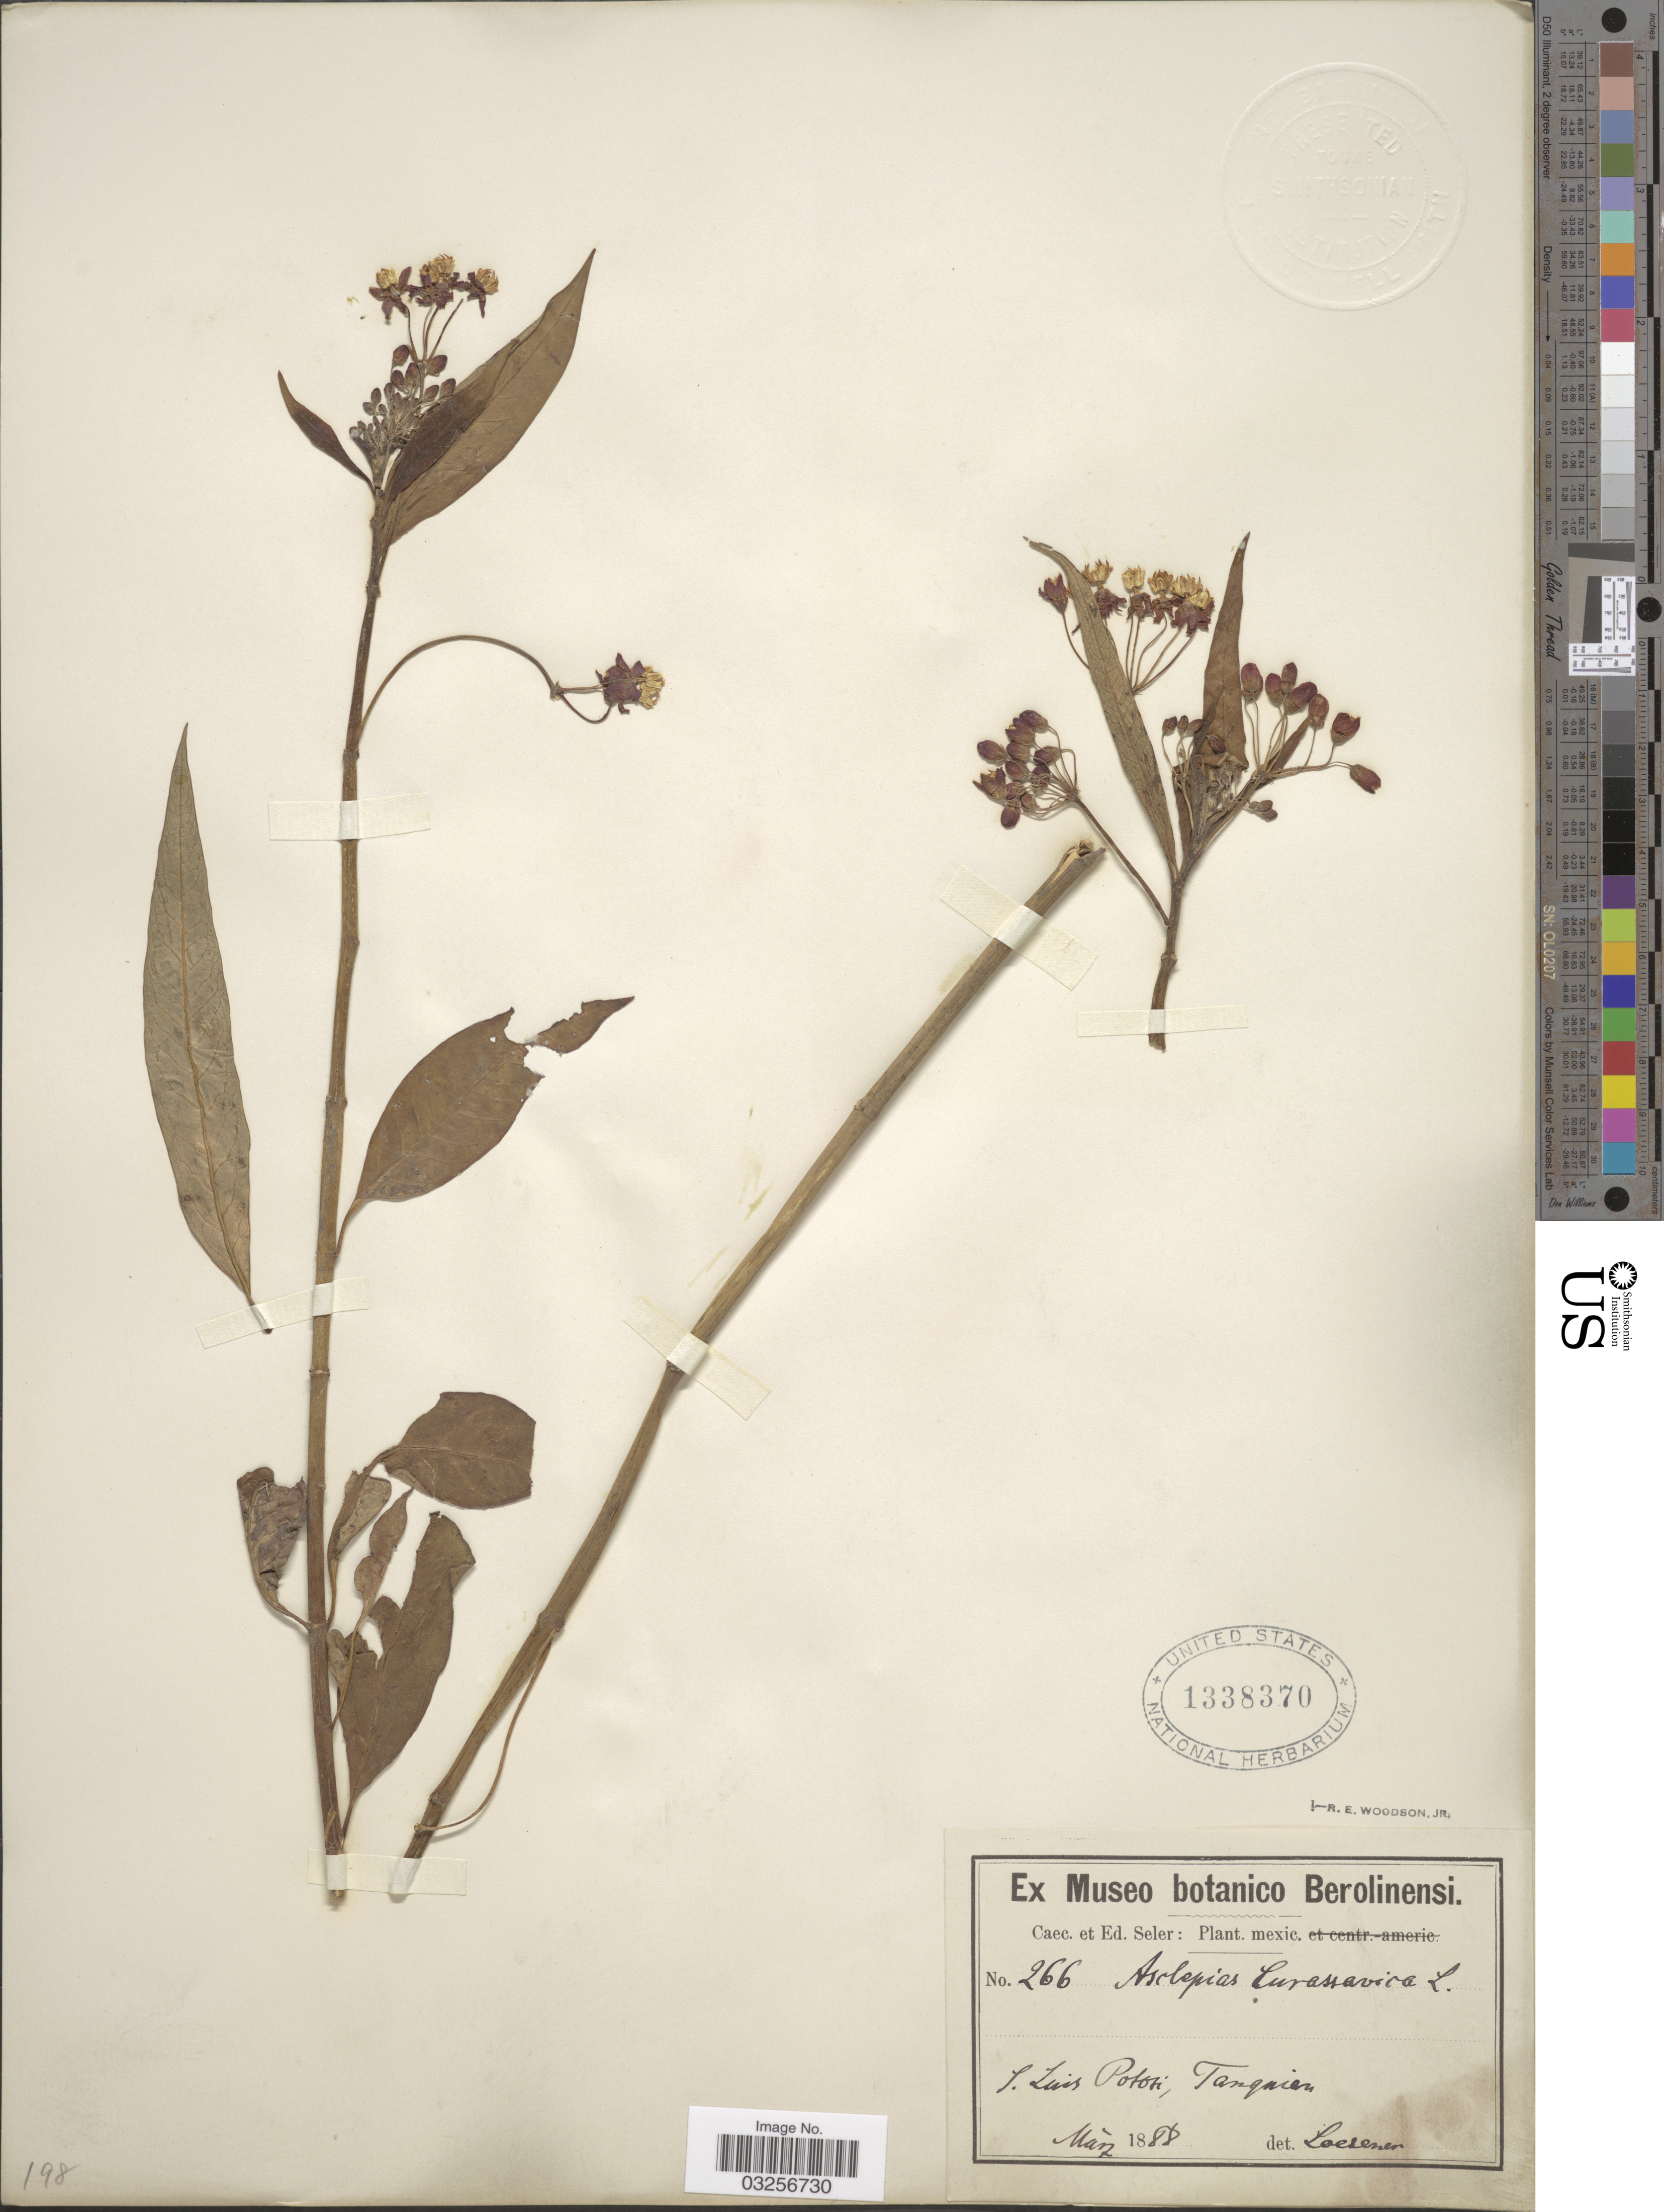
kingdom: Plantae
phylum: Tracheophyta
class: Magnoliopsida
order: Gentianales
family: Apocynaceae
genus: Asclepias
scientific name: Asclepias curassavica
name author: L.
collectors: ex Caec. et Ed Seler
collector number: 266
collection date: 1888-03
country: Mexico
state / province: San Luis Potosí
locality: S. Luis Potosi, Tanquian.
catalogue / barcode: US 1338370